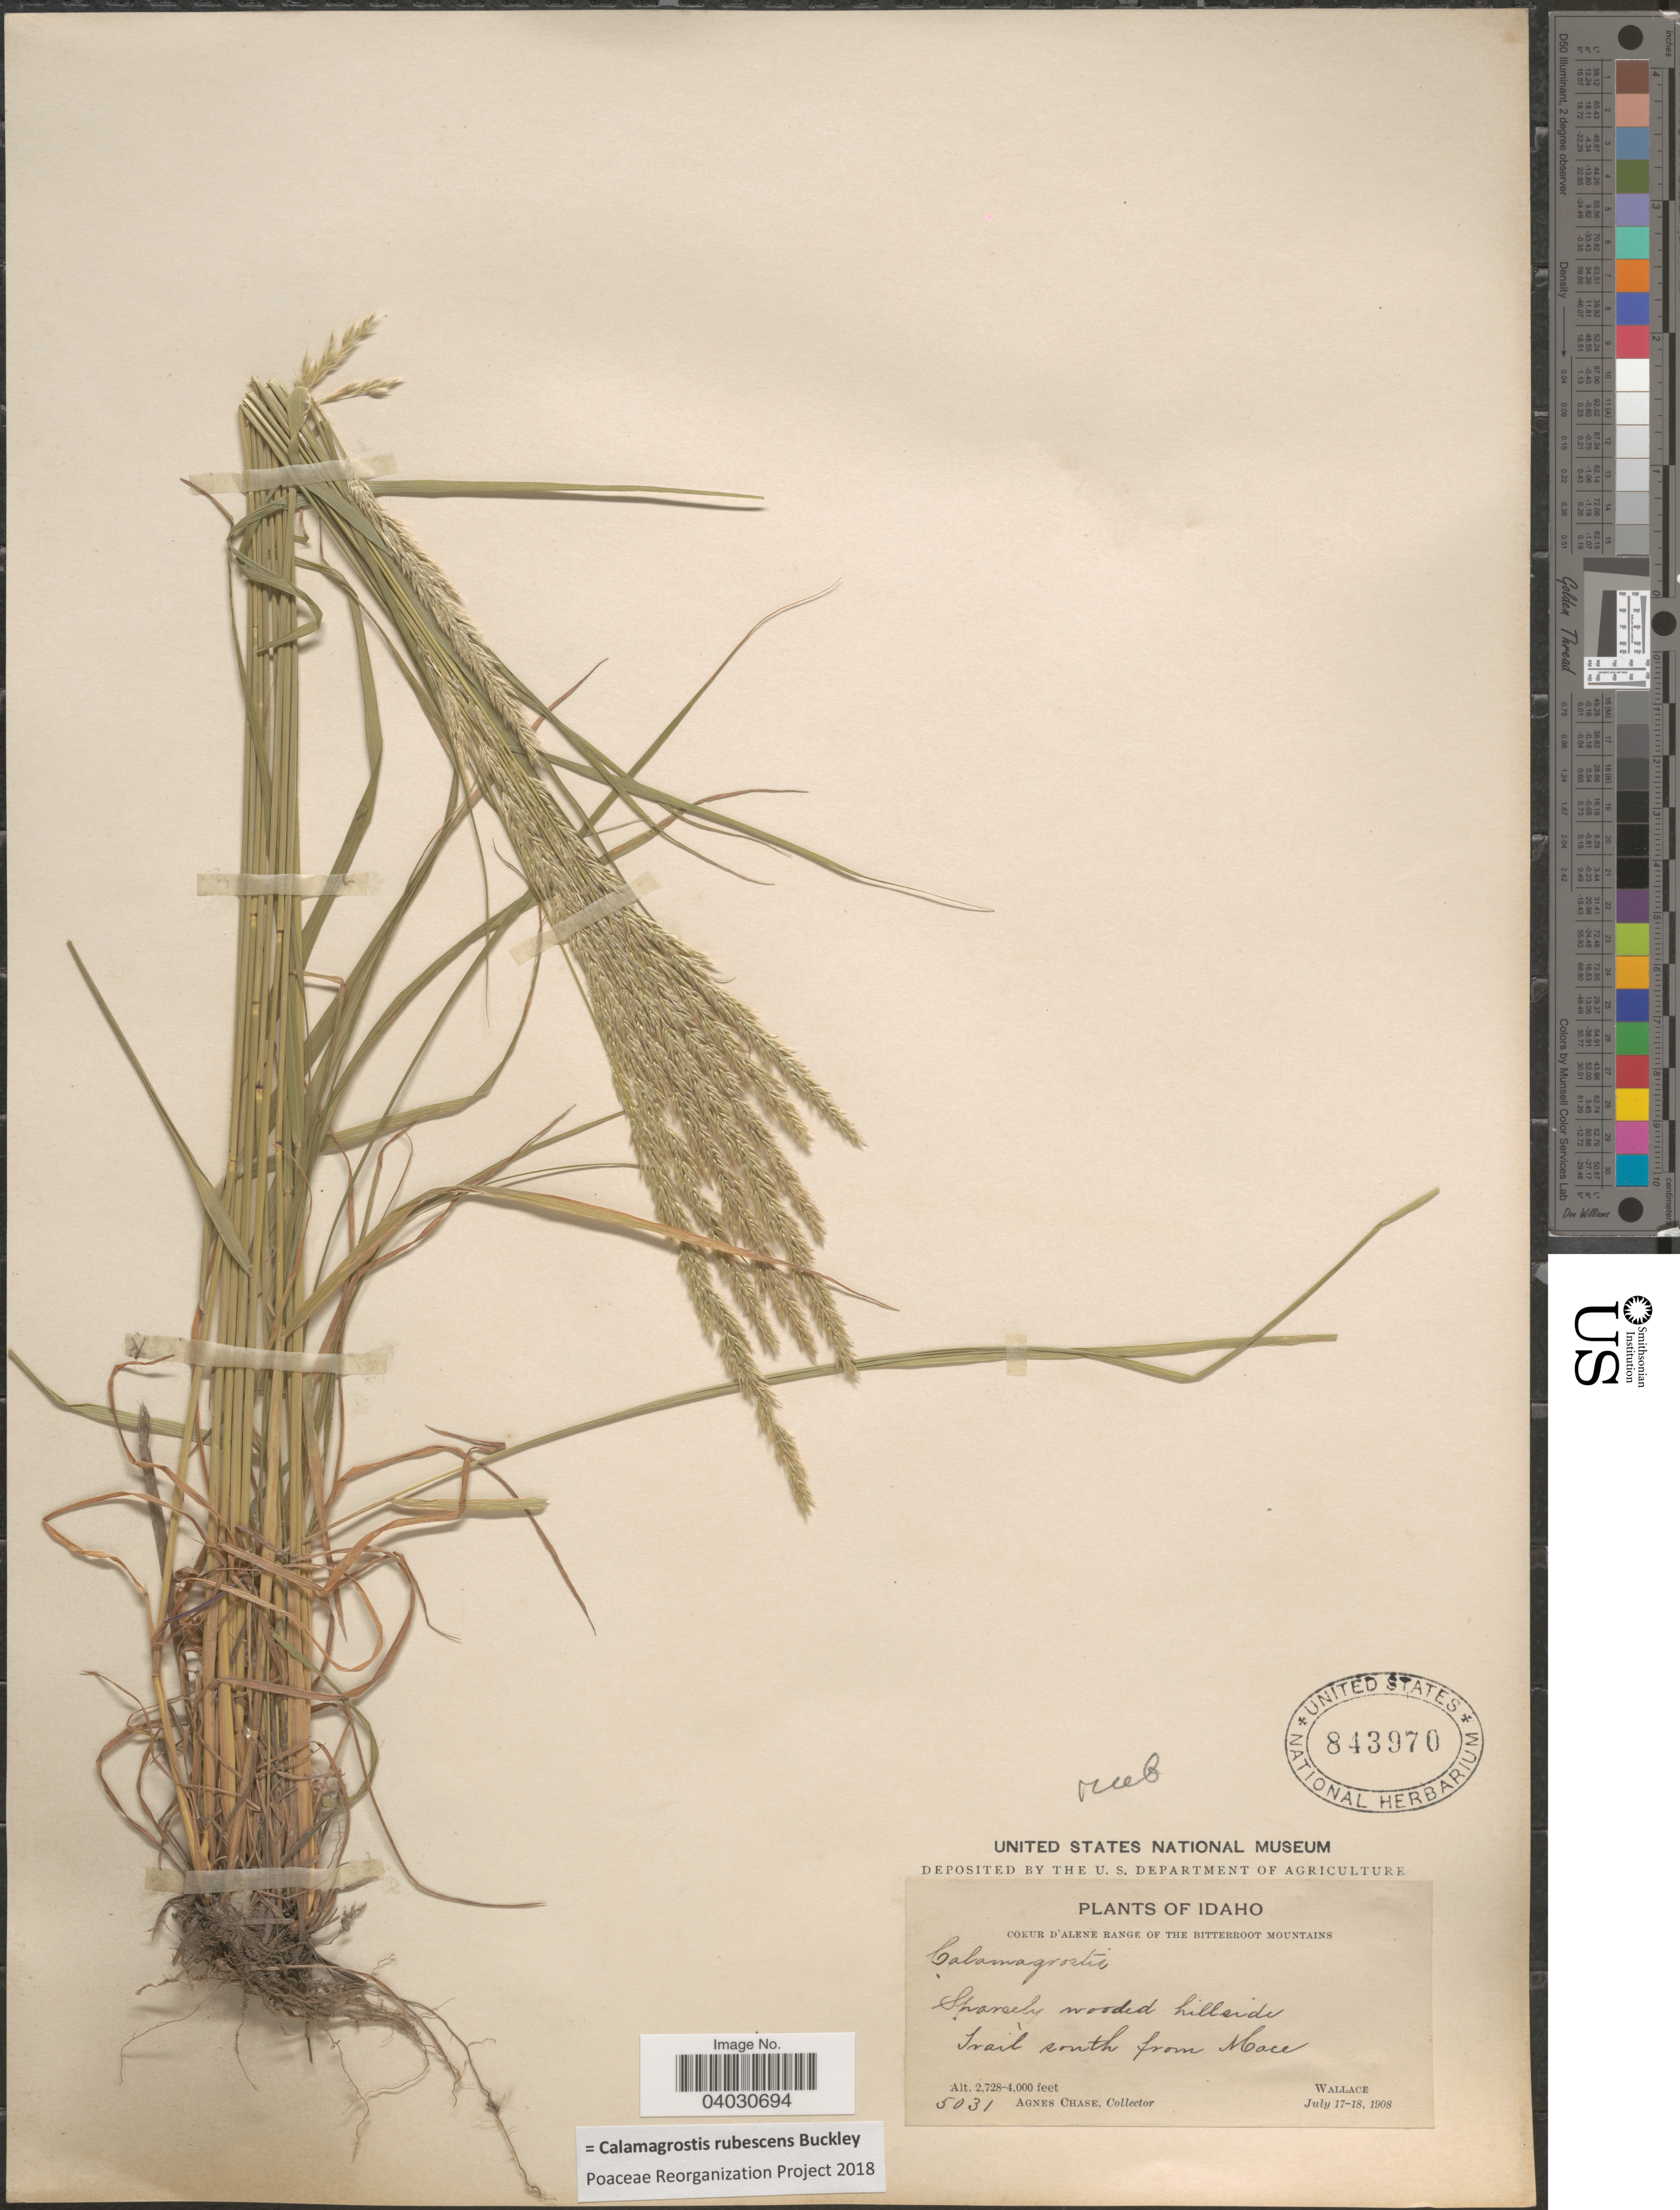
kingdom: Plantae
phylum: Tracheophyta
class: Liliopsida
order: Poales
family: Poaceae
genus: Calamagrostis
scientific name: Calamagrostis rubescens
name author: Buckley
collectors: A. Chase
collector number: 5031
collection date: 1908-07-17/1908-07-18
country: United States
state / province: Idaho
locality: Coeur d'Alene Range of the Bitterroot Mountains.Trail south from Mace. Wallace.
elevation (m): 831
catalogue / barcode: US 843970